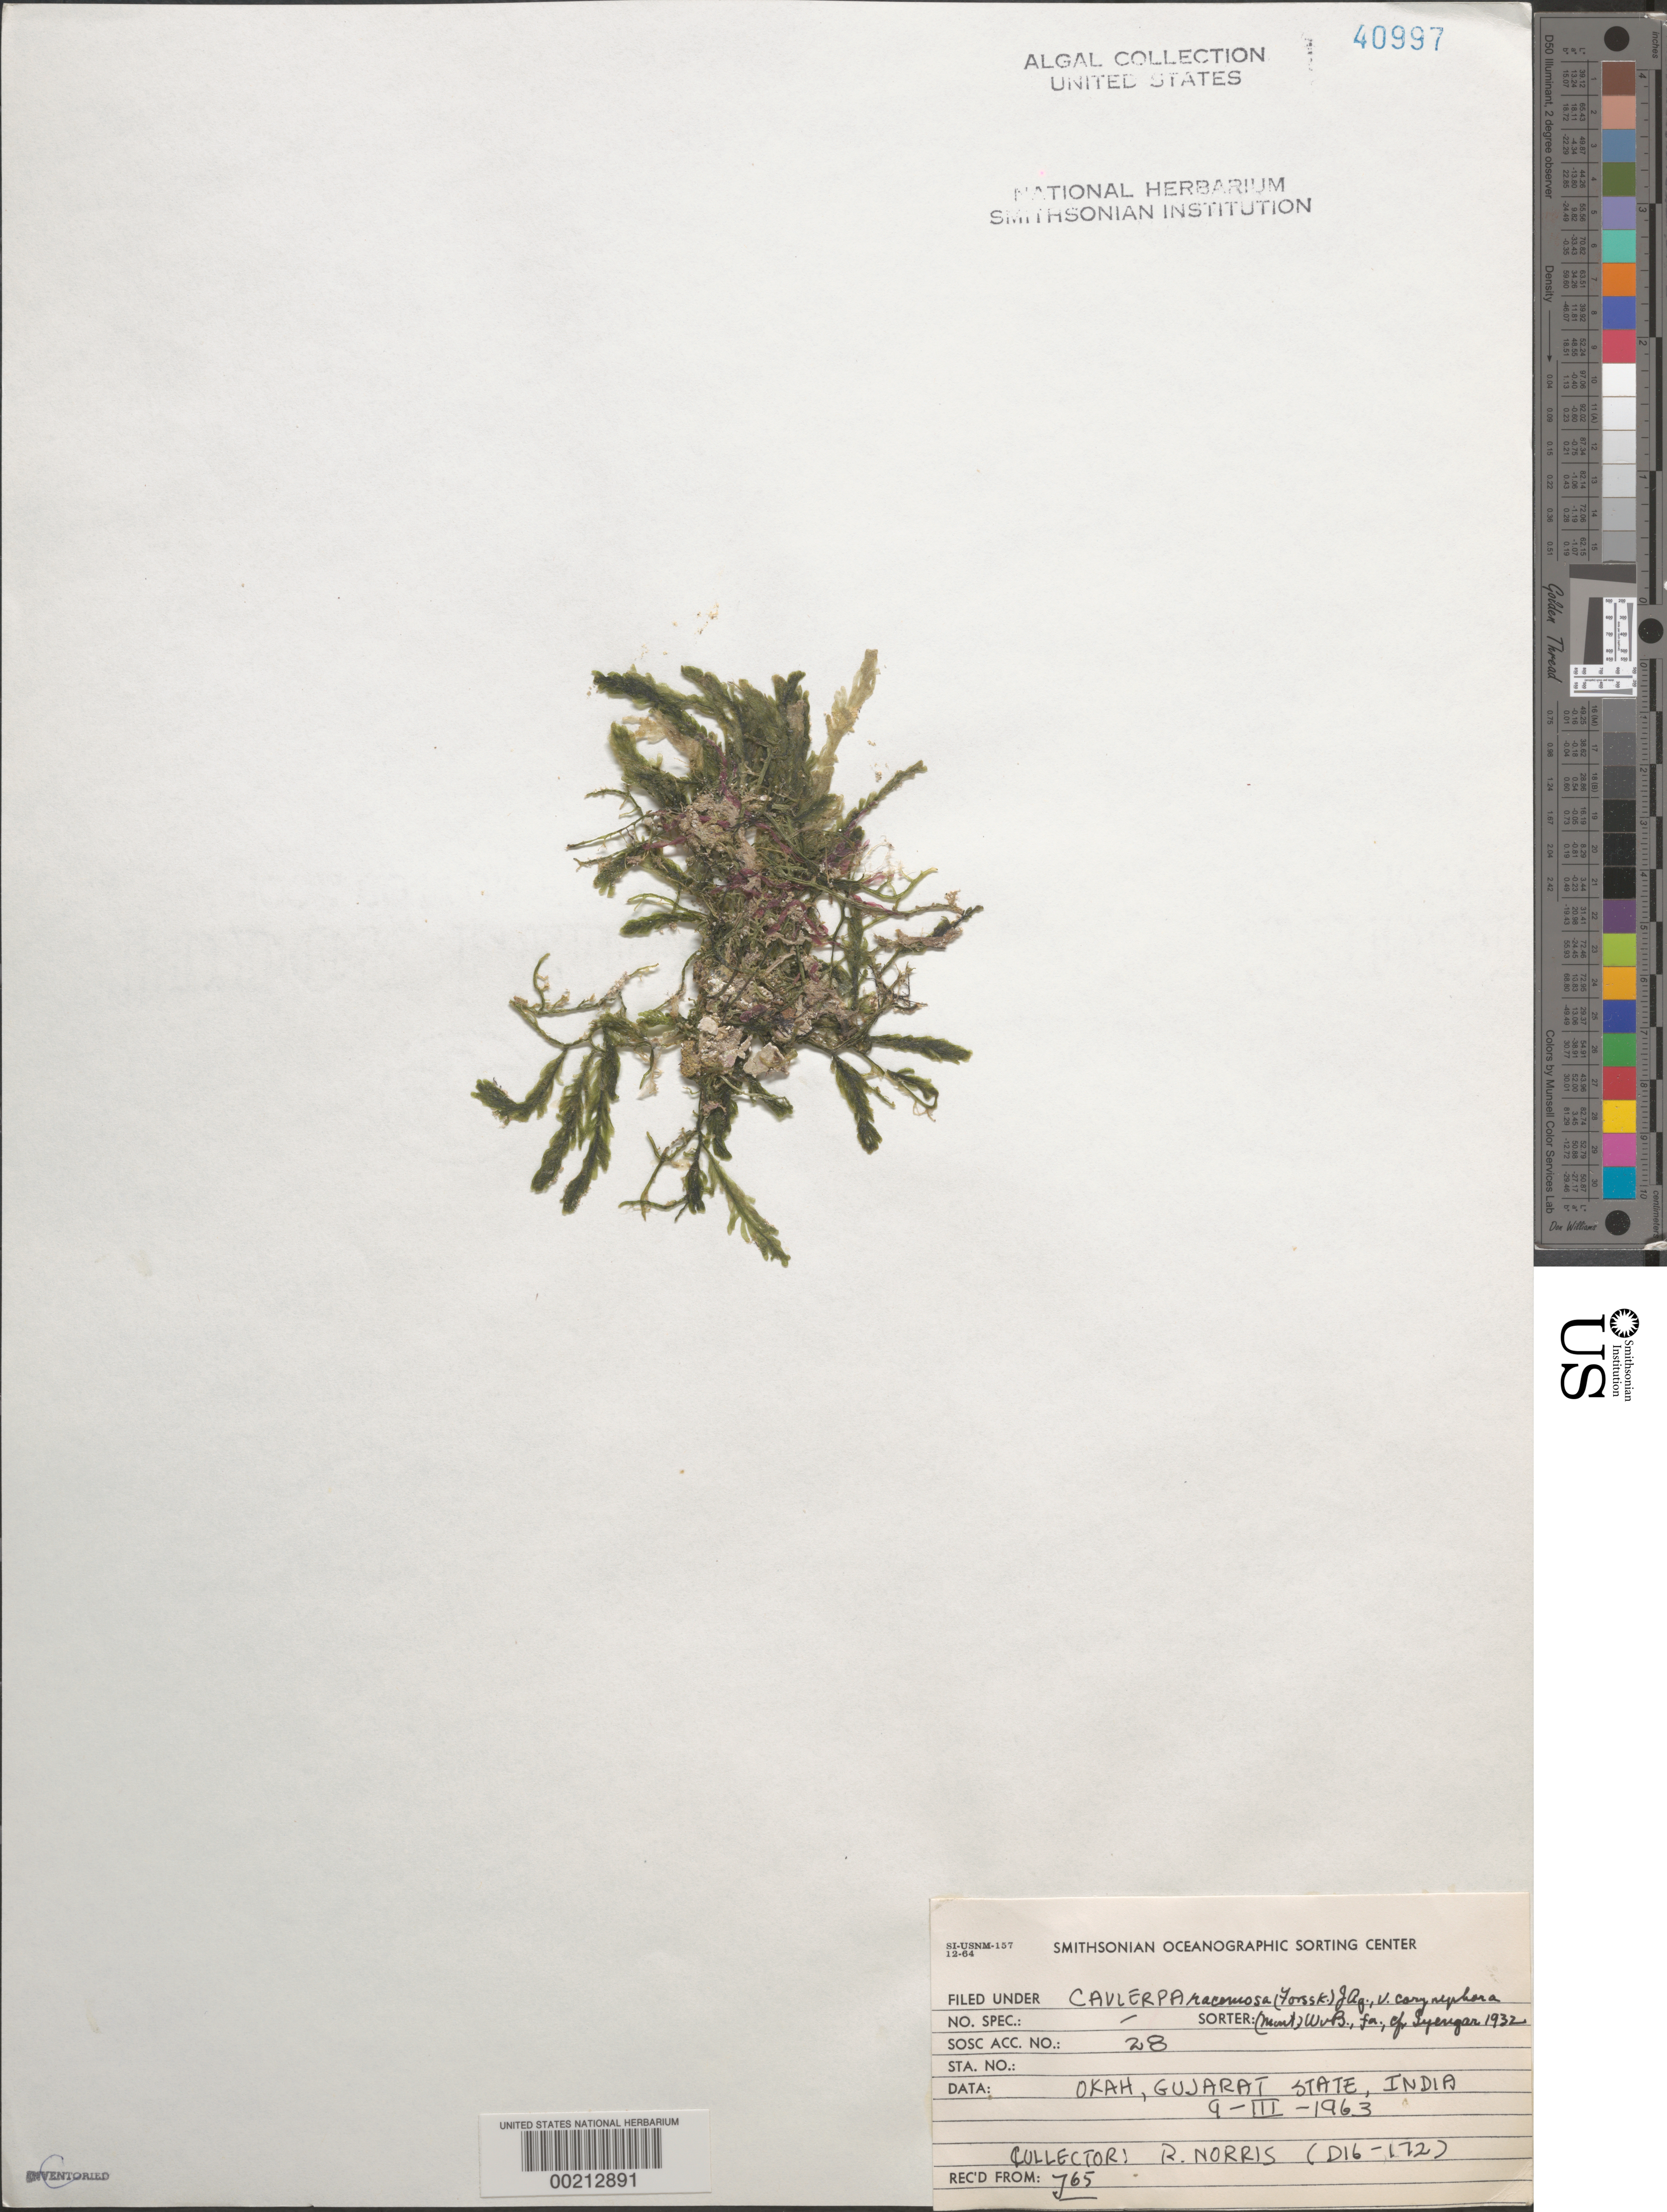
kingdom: Plantae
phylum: Chlorophyta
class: Ulvophyceae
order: Bryopsidales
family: Caulerpaceae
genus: Caulerpa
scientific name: Caulerpa racemosa var. corynephora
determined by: Taylor, William R.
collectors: R. E. Norris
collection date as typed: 09 Mar 1963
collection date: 1963-03-09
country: India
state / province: Gujarat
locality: Okah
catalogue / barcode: US 40997